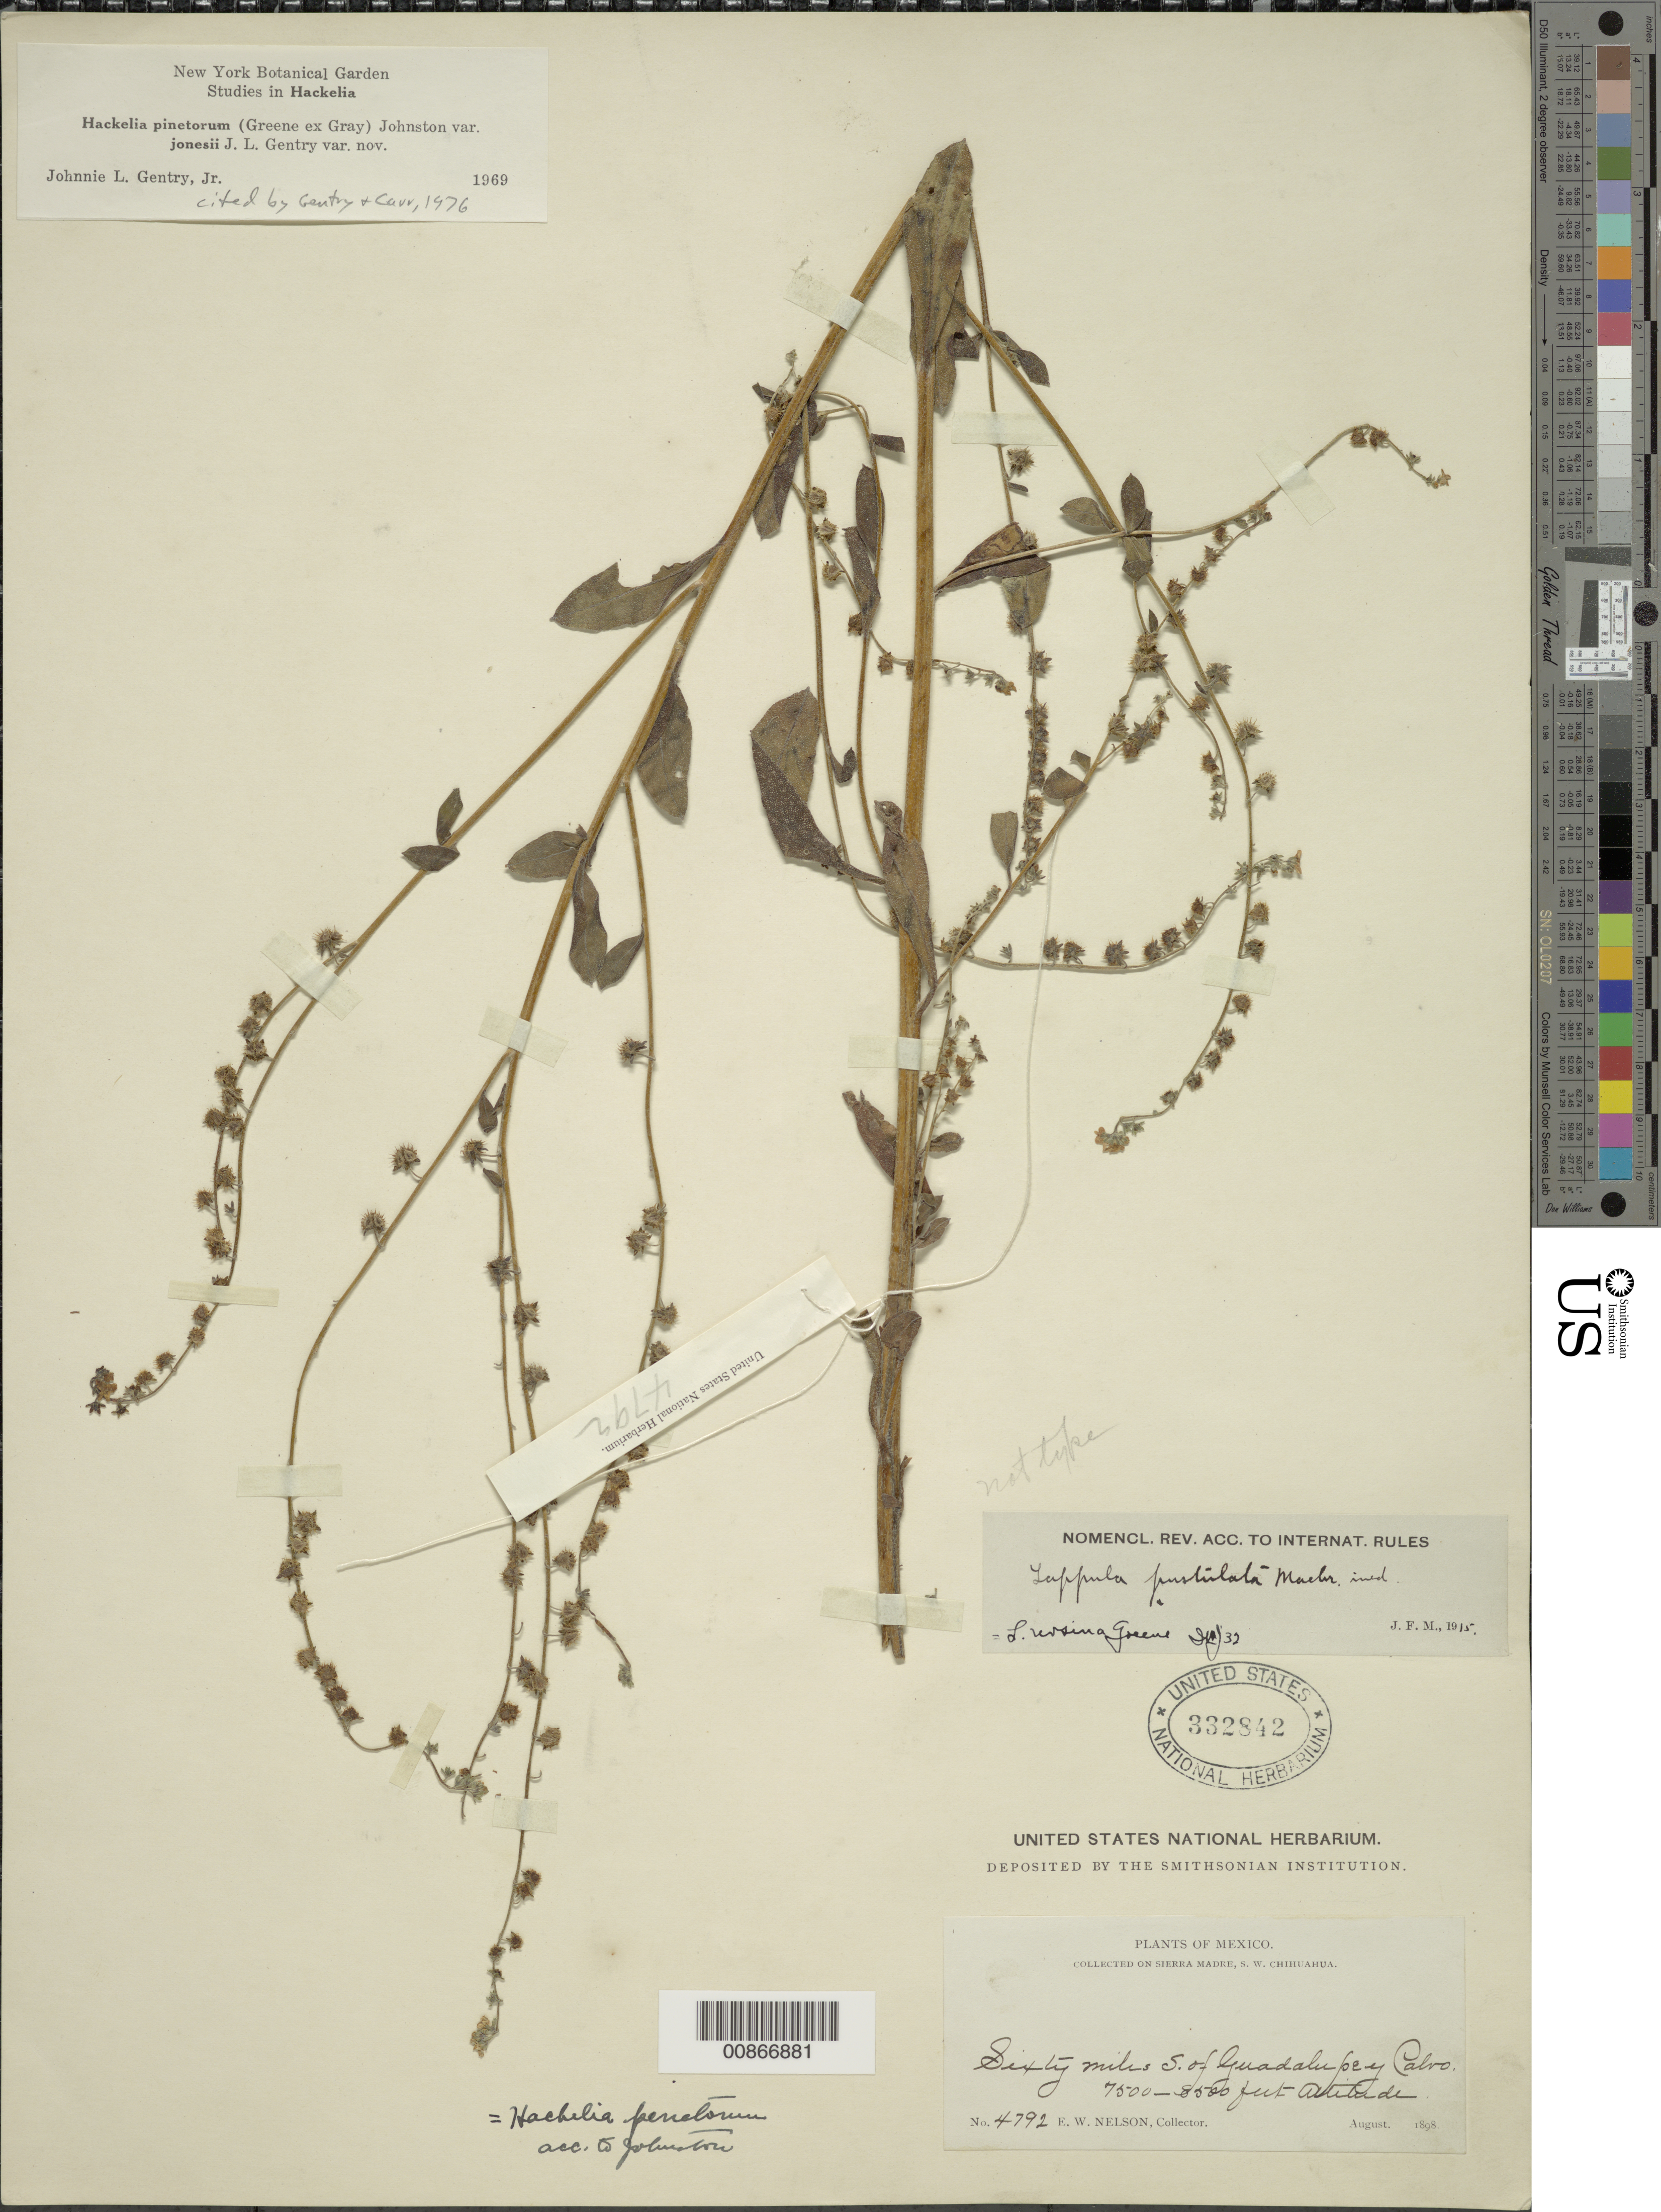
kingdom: Plantae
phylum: Tracheophyta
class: Magnoliopsida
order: Boraginales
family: Boraginaceae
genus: Hackelia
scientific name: Hackelia pinetorum var. jonesii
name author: J.L. Gentry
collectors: E. W. Nelson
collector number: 4792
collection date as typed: Aug 1898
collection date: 1898-08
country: Mexico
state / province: Chihuahua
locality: Sixty miles S of Guadalupe y Calvo, Chihuahua.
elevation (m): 2286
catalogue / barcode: US 332842